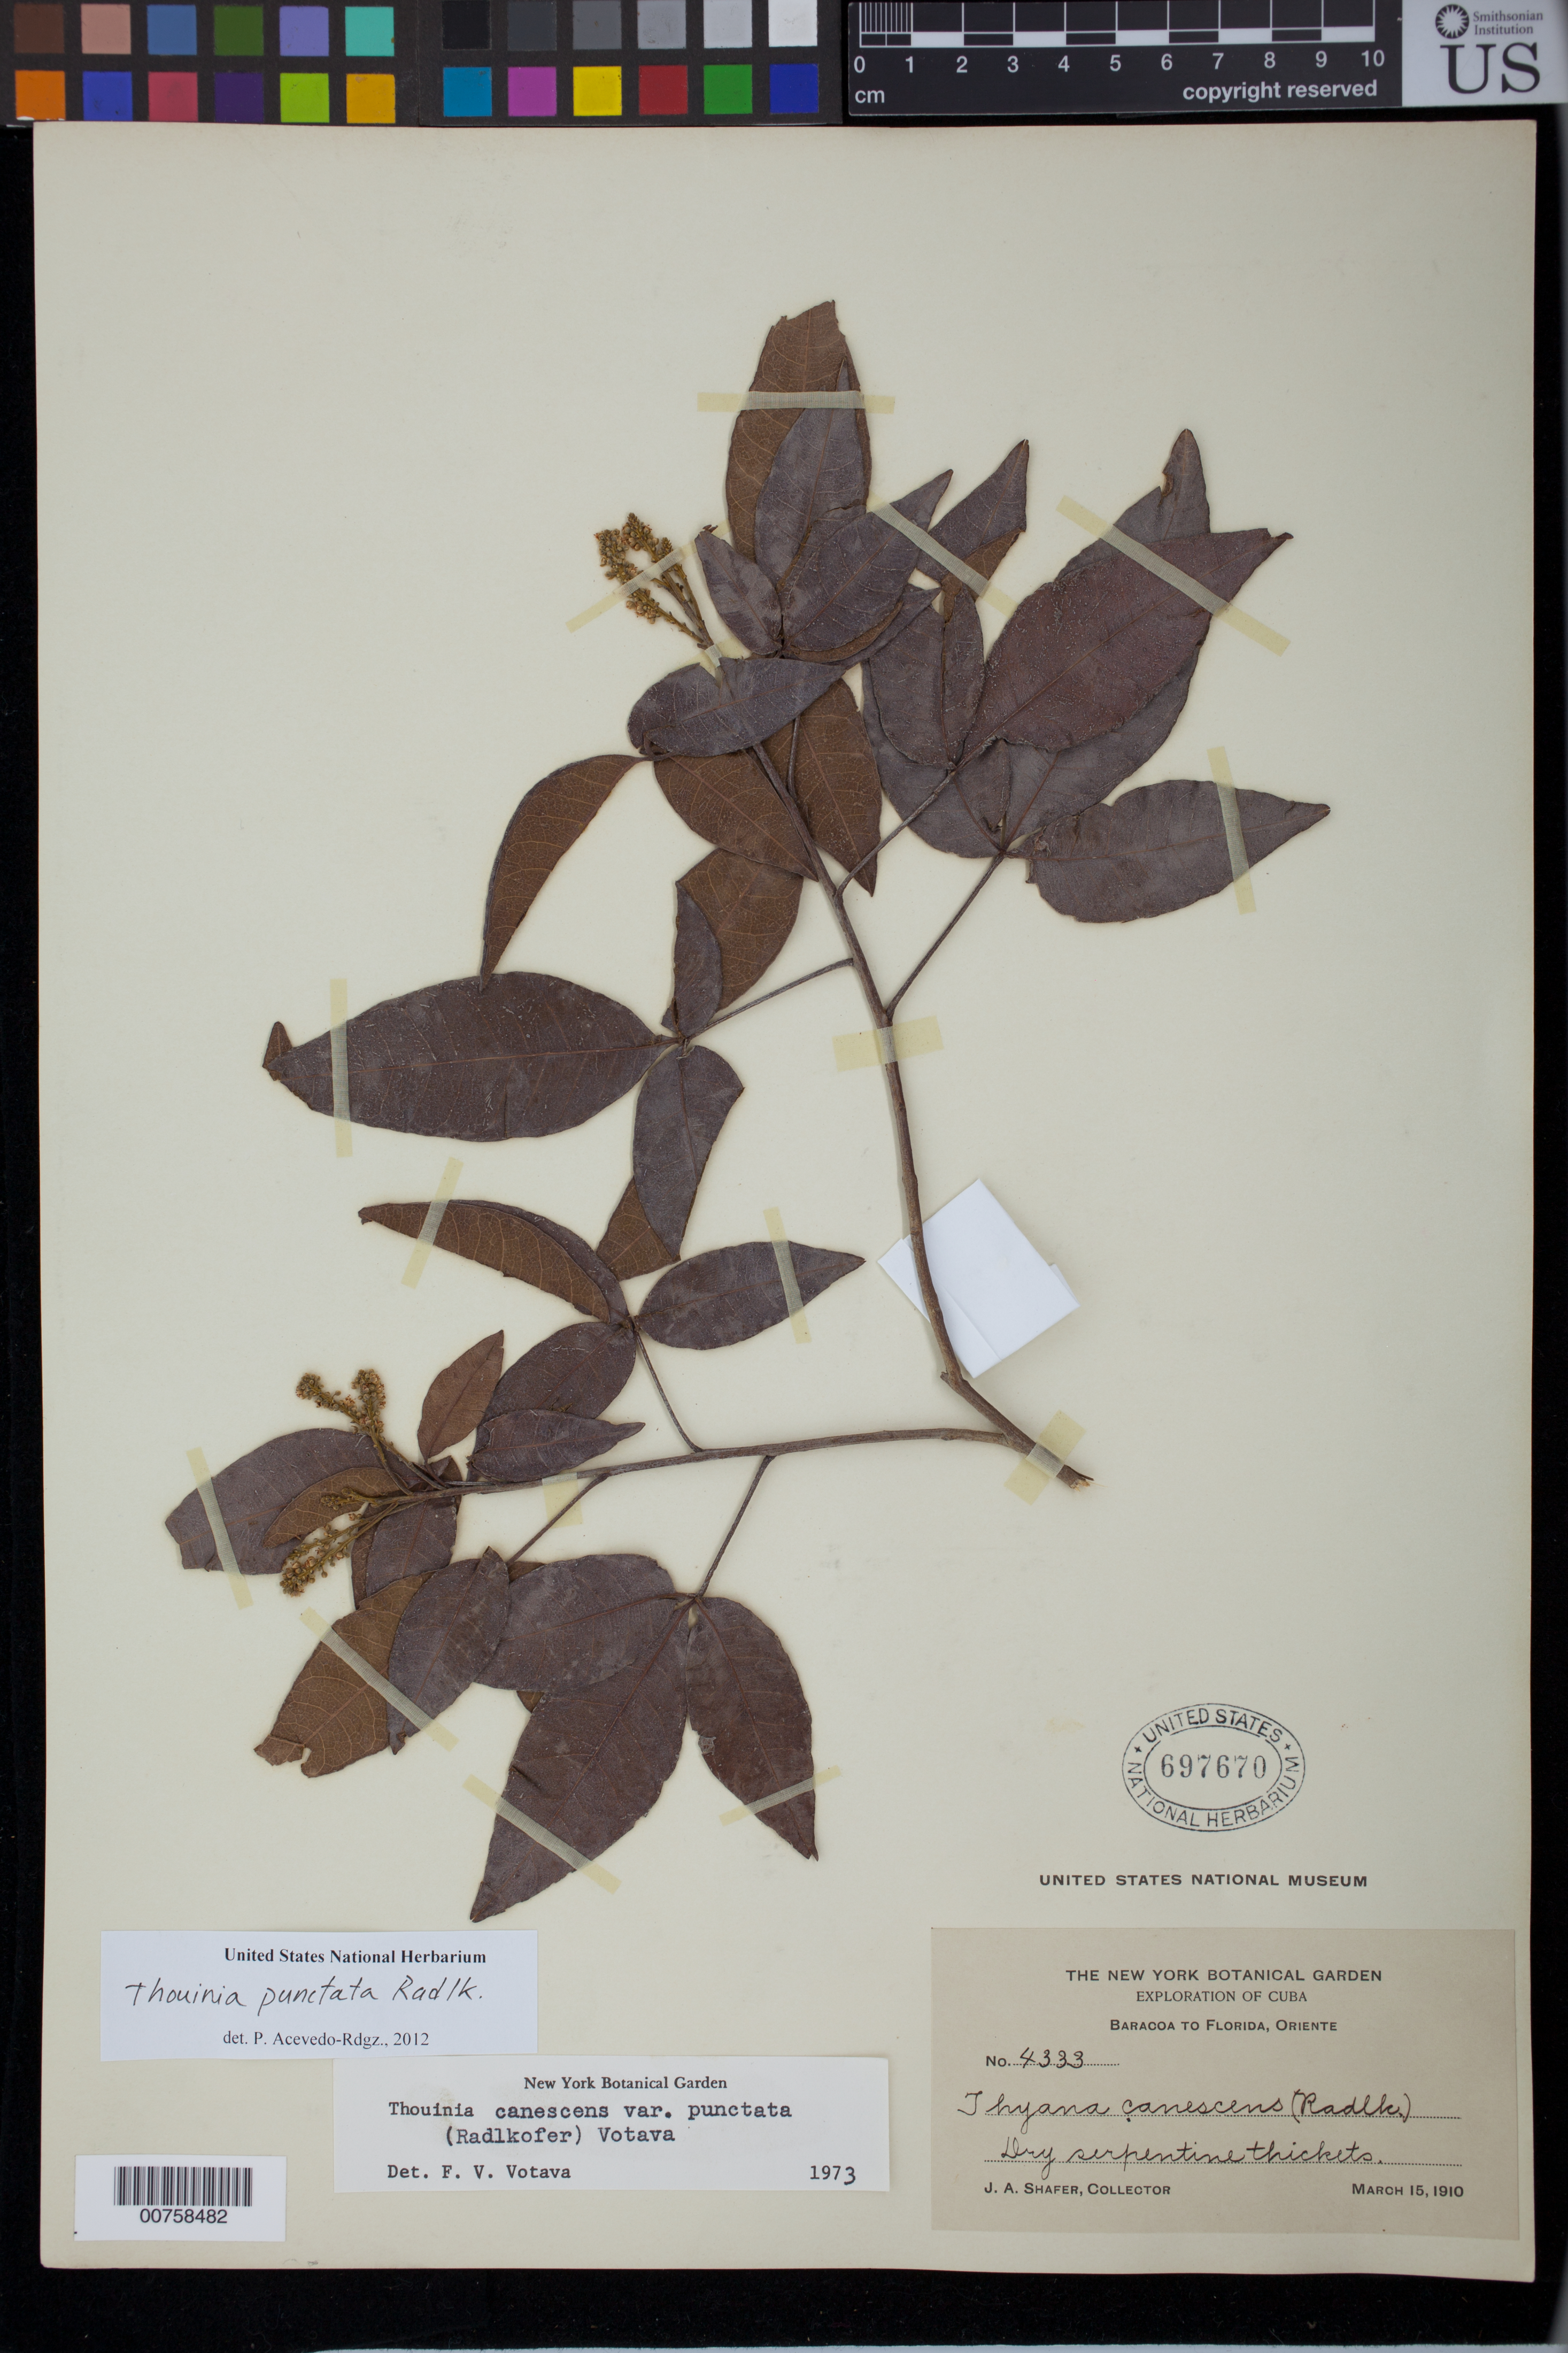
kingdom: Plantae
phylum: Tracheophyta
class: Magnoliopsida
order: Sapindales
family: Sapindaceae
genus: Thouinia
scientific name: Thouinia punctata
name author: Radlk.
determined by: Votava, Frank V.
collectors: J. A. Shafer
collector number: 4333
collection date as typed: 15 Mar 1910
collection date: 1910-03-15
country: Cuba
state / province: Oriente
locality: Baracoa to Florida, Oriente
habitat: Dry serpentine thickets.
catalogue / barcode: US 697670